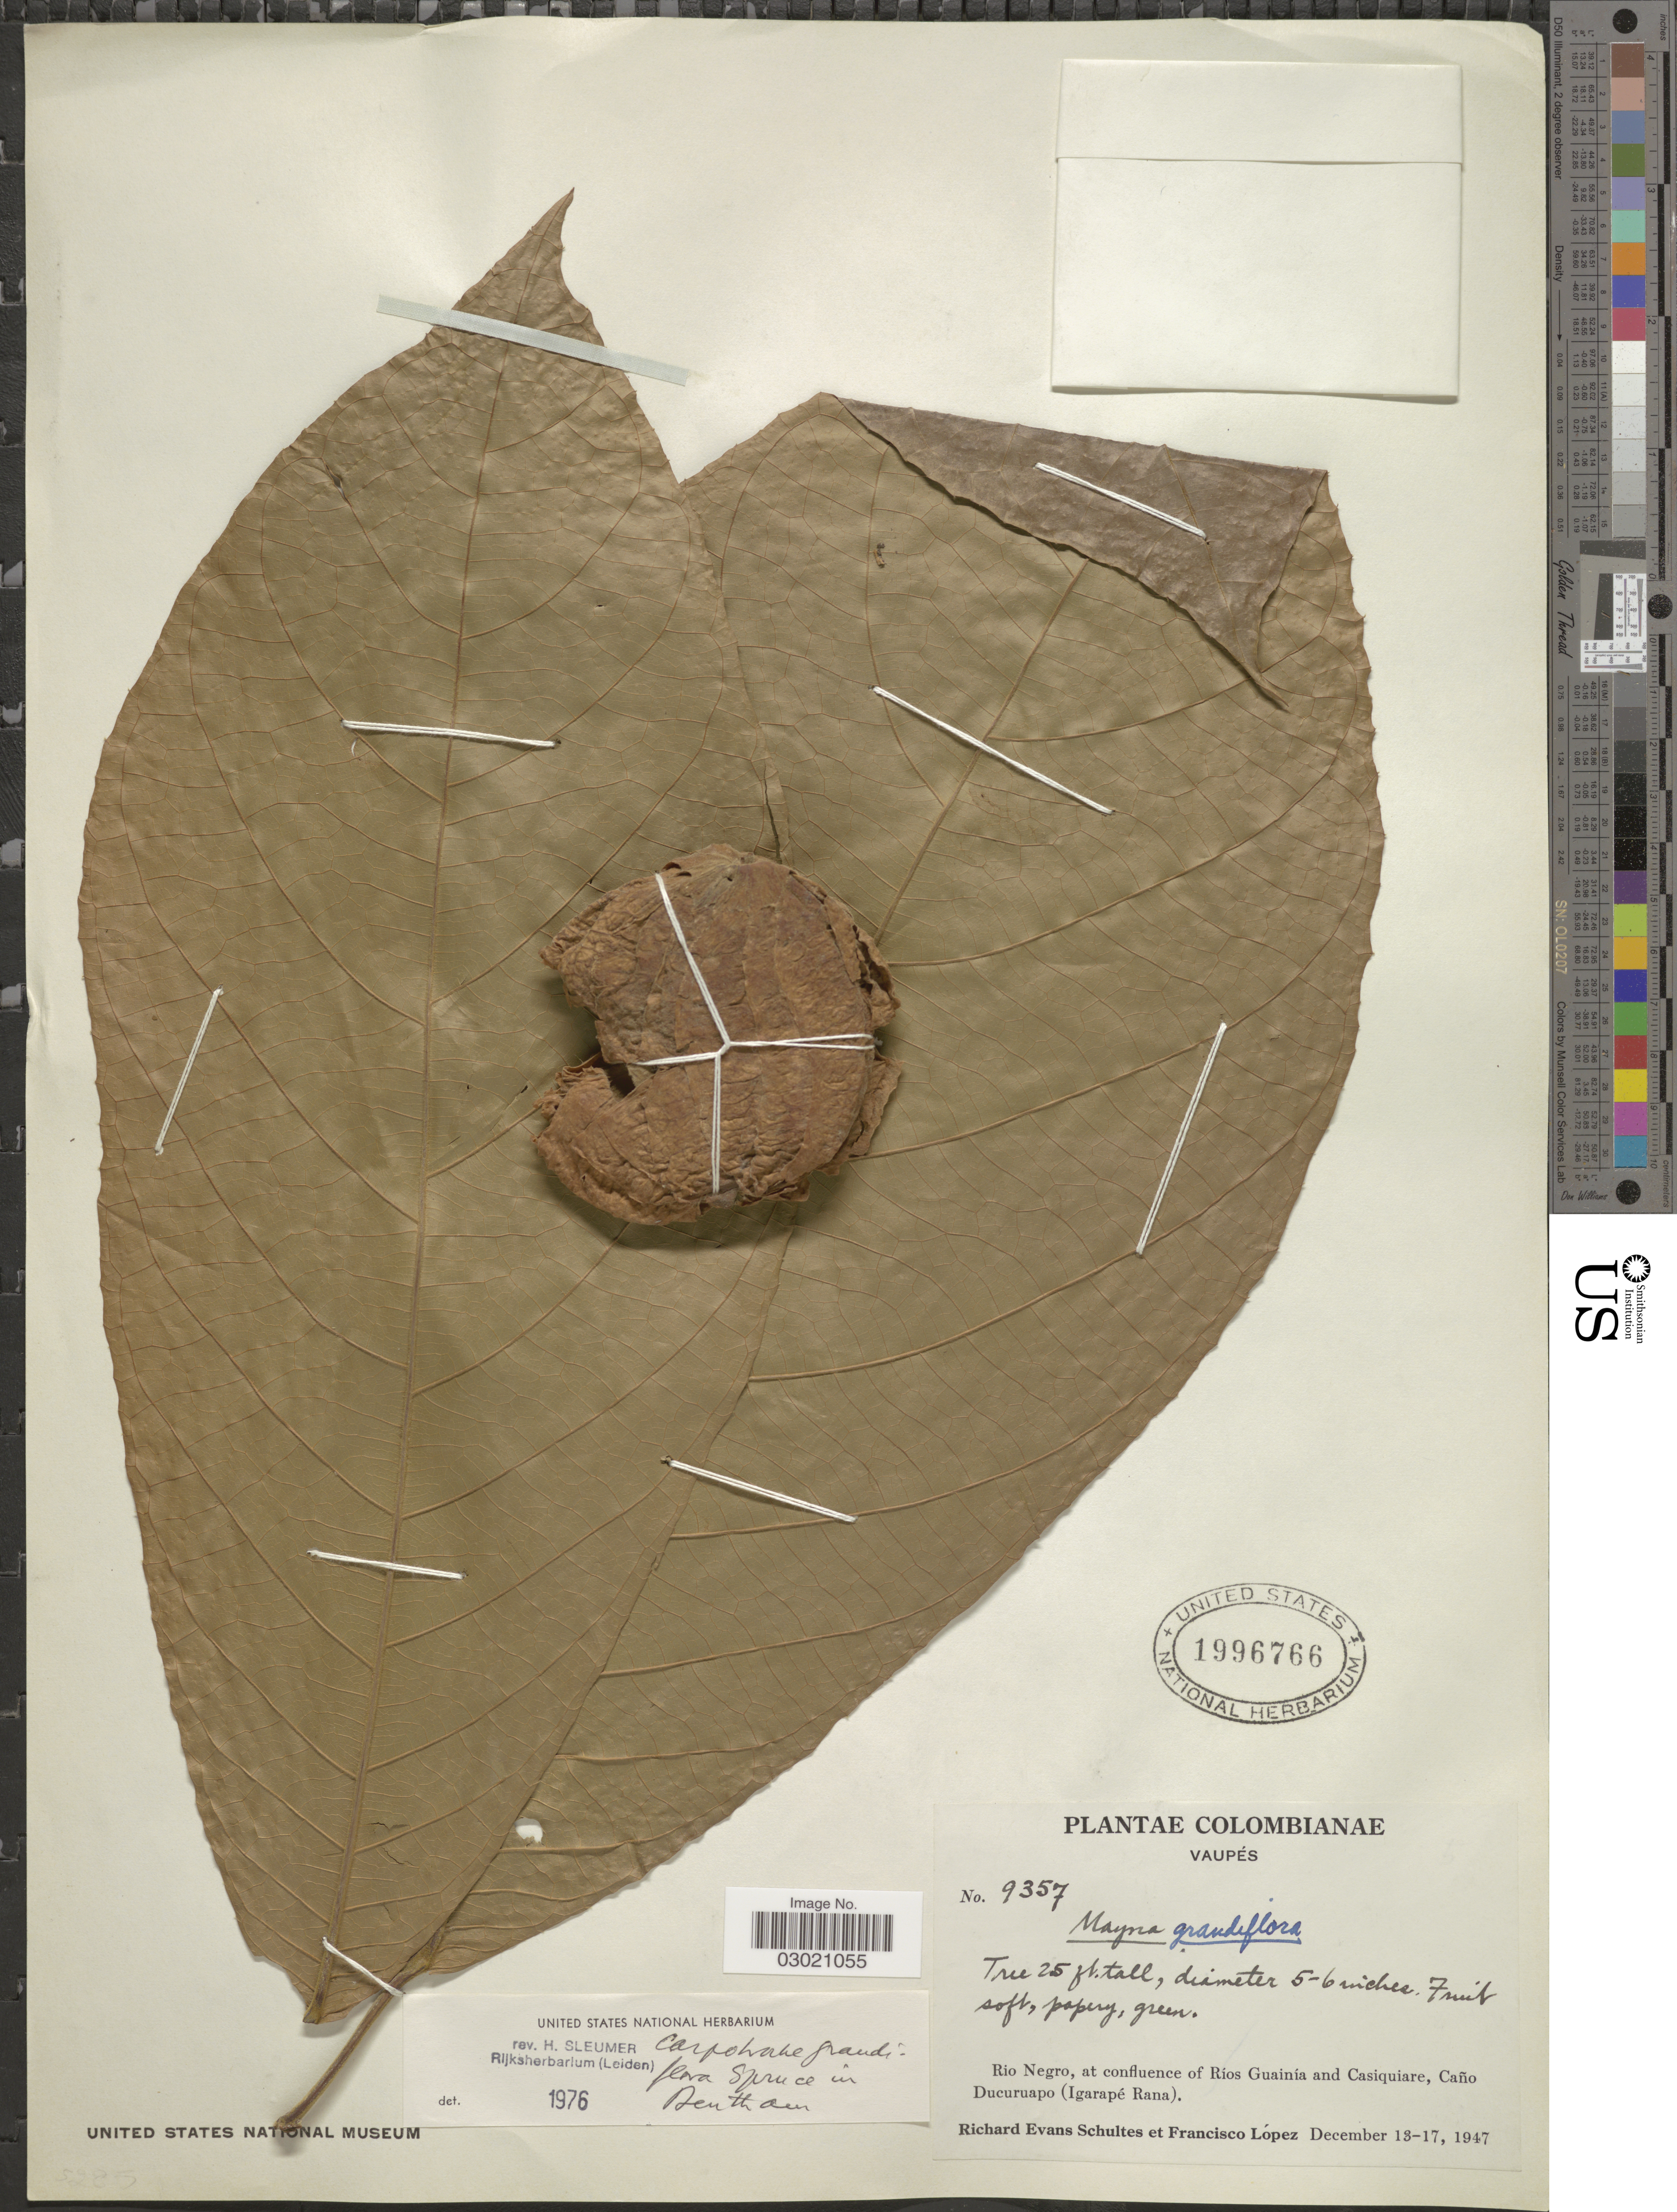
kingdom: Plantae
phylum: Tracheophyta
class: Magnoliopsida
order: Malpighiales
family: Achariaceae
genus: Carpotroche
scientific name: Carpotroche grandiflora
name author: Spruce ex Eichler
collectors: R. E. Schultes & F. Lopéz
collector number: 9357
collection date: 1947-12-13/1947-12-17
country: Colombia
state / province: Vaupés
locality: Rio Negro, at confluence of Ríos Guainía and Casiquiare, Caño Ducuruapo (Igarapé Rana).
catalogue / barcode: US 1996766